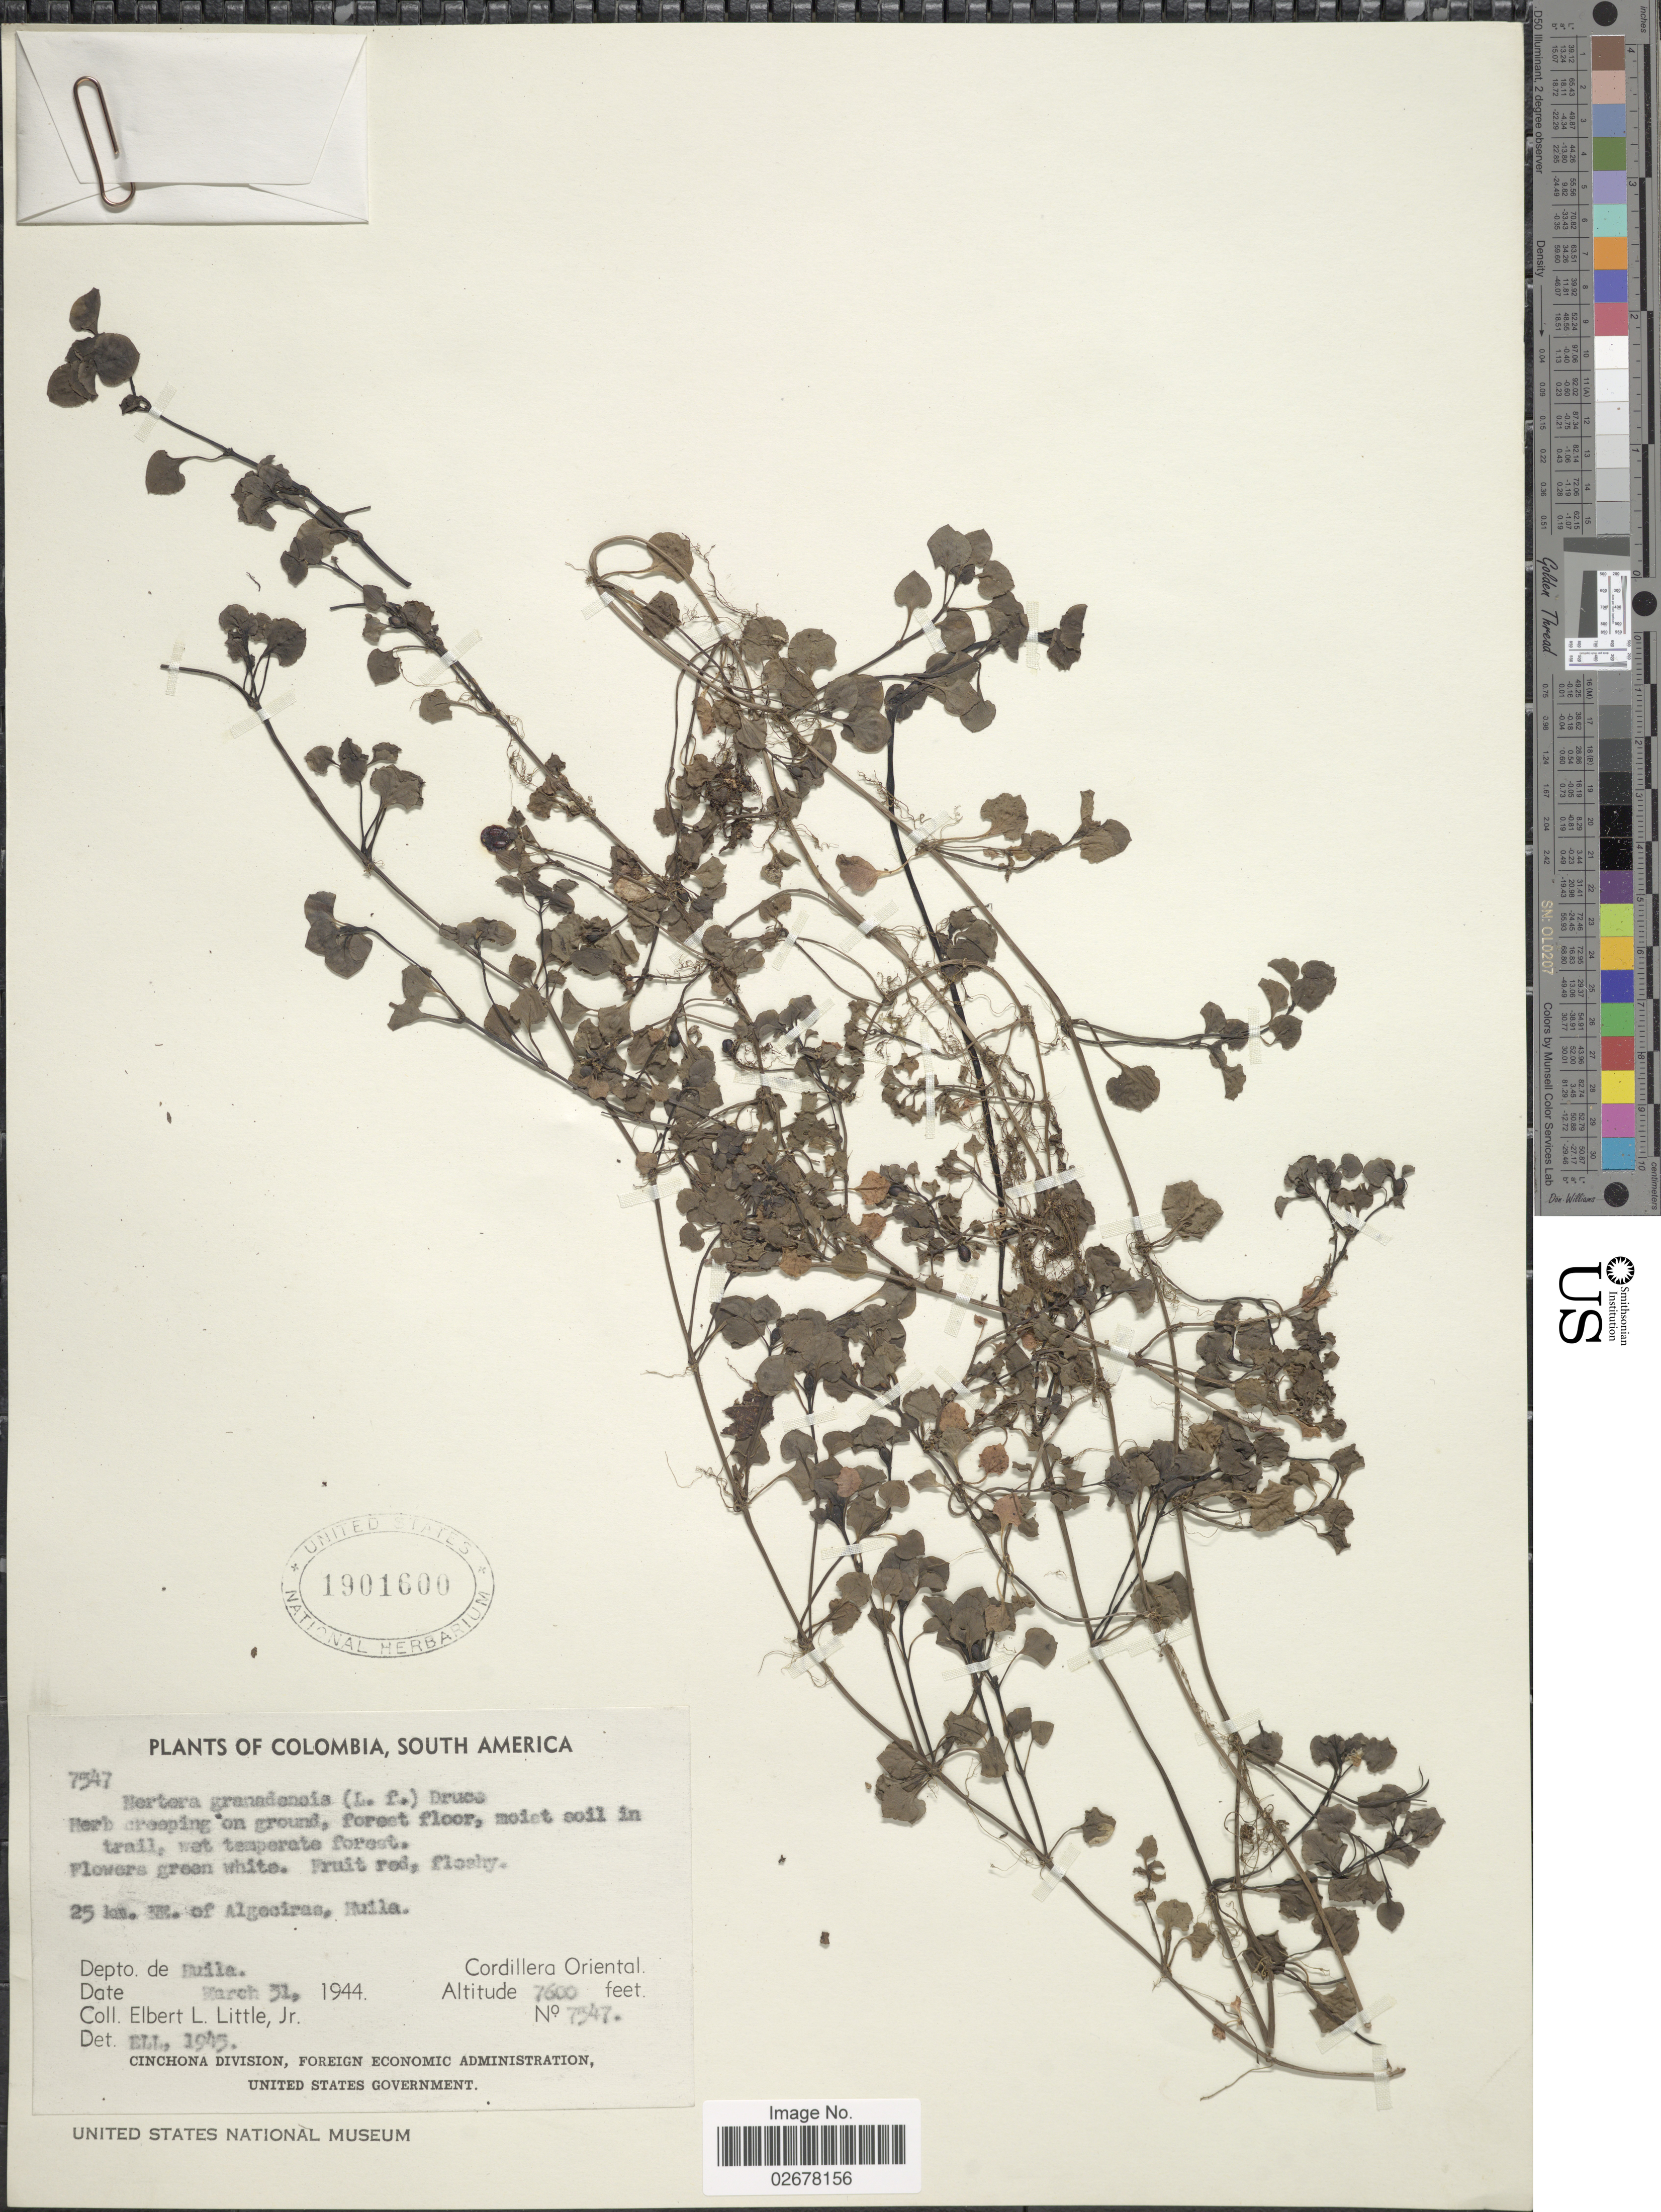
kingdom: Plantae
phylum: Tracheophyta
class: Magnoliopsida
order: Gentianales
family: Rubiaceae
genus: Nertera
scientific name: Nertera depressa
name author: Banks & Sol. ex Gaertn.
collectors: E. L. Little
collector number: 7547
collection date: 1944-03-31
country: Colombia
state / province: Huila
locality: Creeping on ground, forest floor, moist soil in trail, wet temperate forest, 25 km NW of Algeciras, Huila, Depto de Huila, Cordillera Oriental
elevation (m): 2316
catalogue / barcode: US 1901600